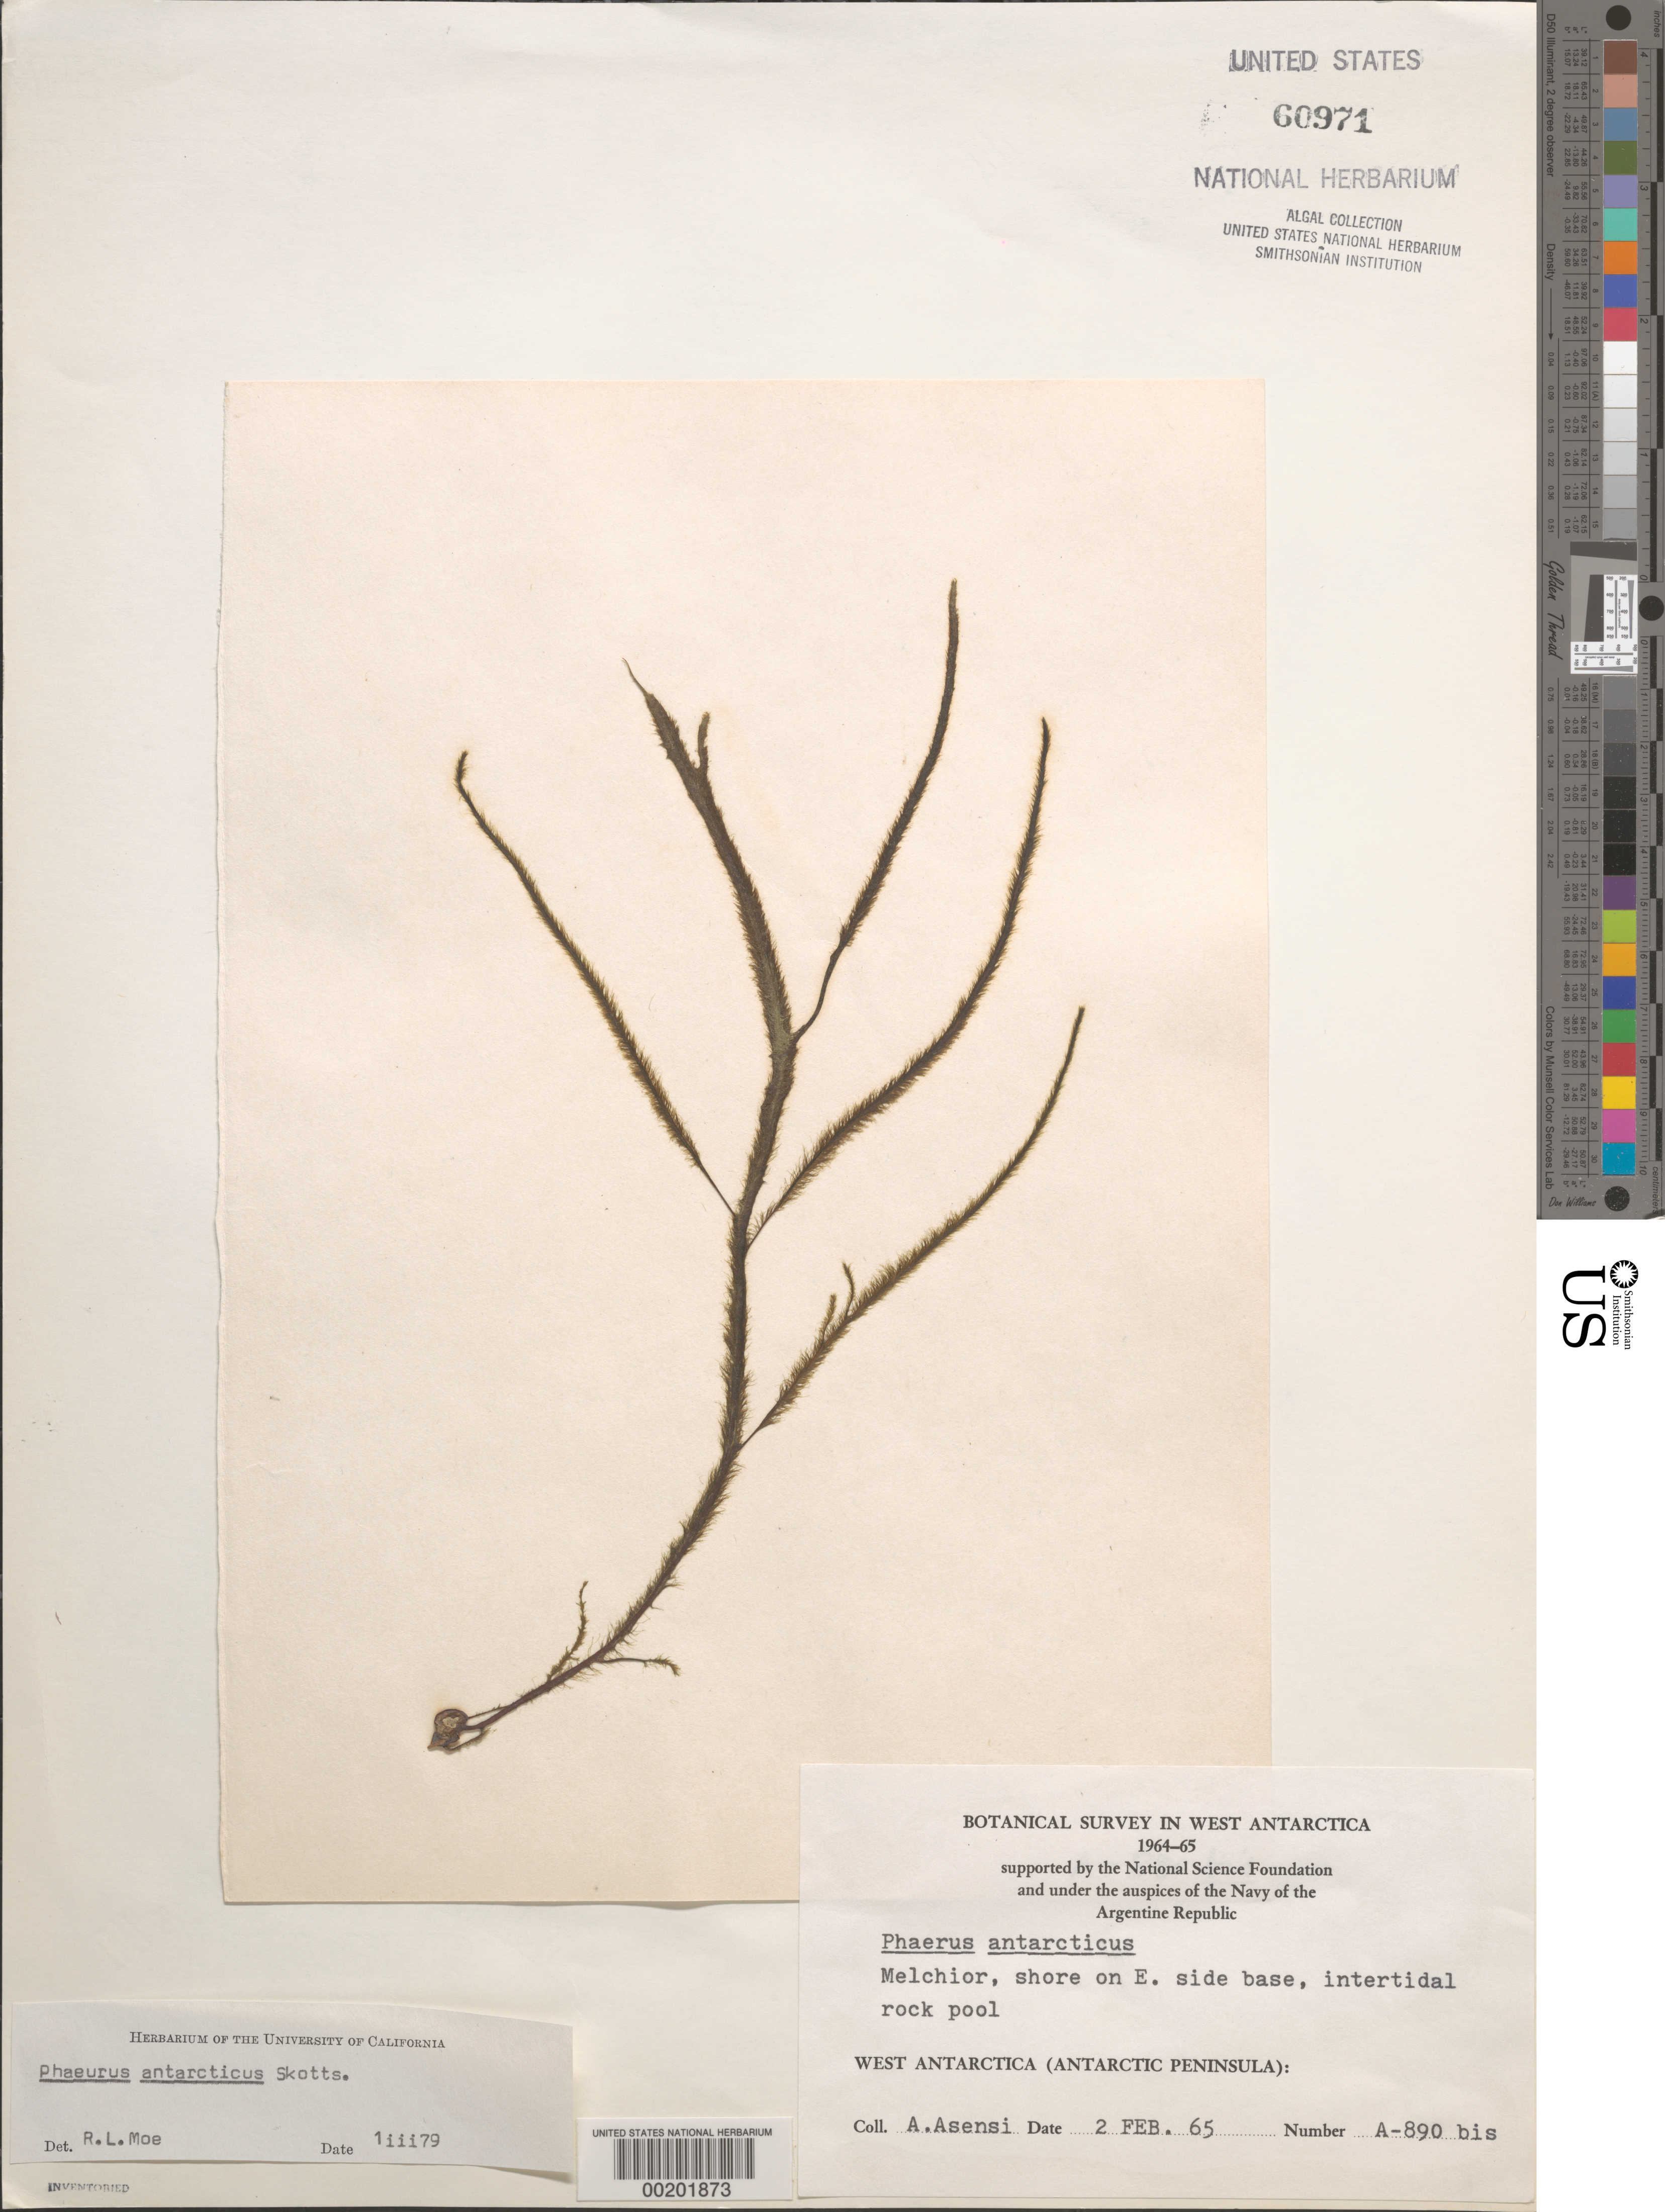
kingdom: Chromista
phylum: Ochrophyta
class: Phaeophyceae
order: Desmarestiales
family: Desmarestiaceae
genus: Phaeurus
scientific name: Phaeurus antarcticus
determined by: Moe, R. L.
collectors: A. Asensi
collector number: A-890 Bis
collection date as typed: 02 Feb 1965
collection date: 1965-02-02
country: Antarctica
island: Melchior Islands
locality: East side of base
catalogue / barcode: US 60971